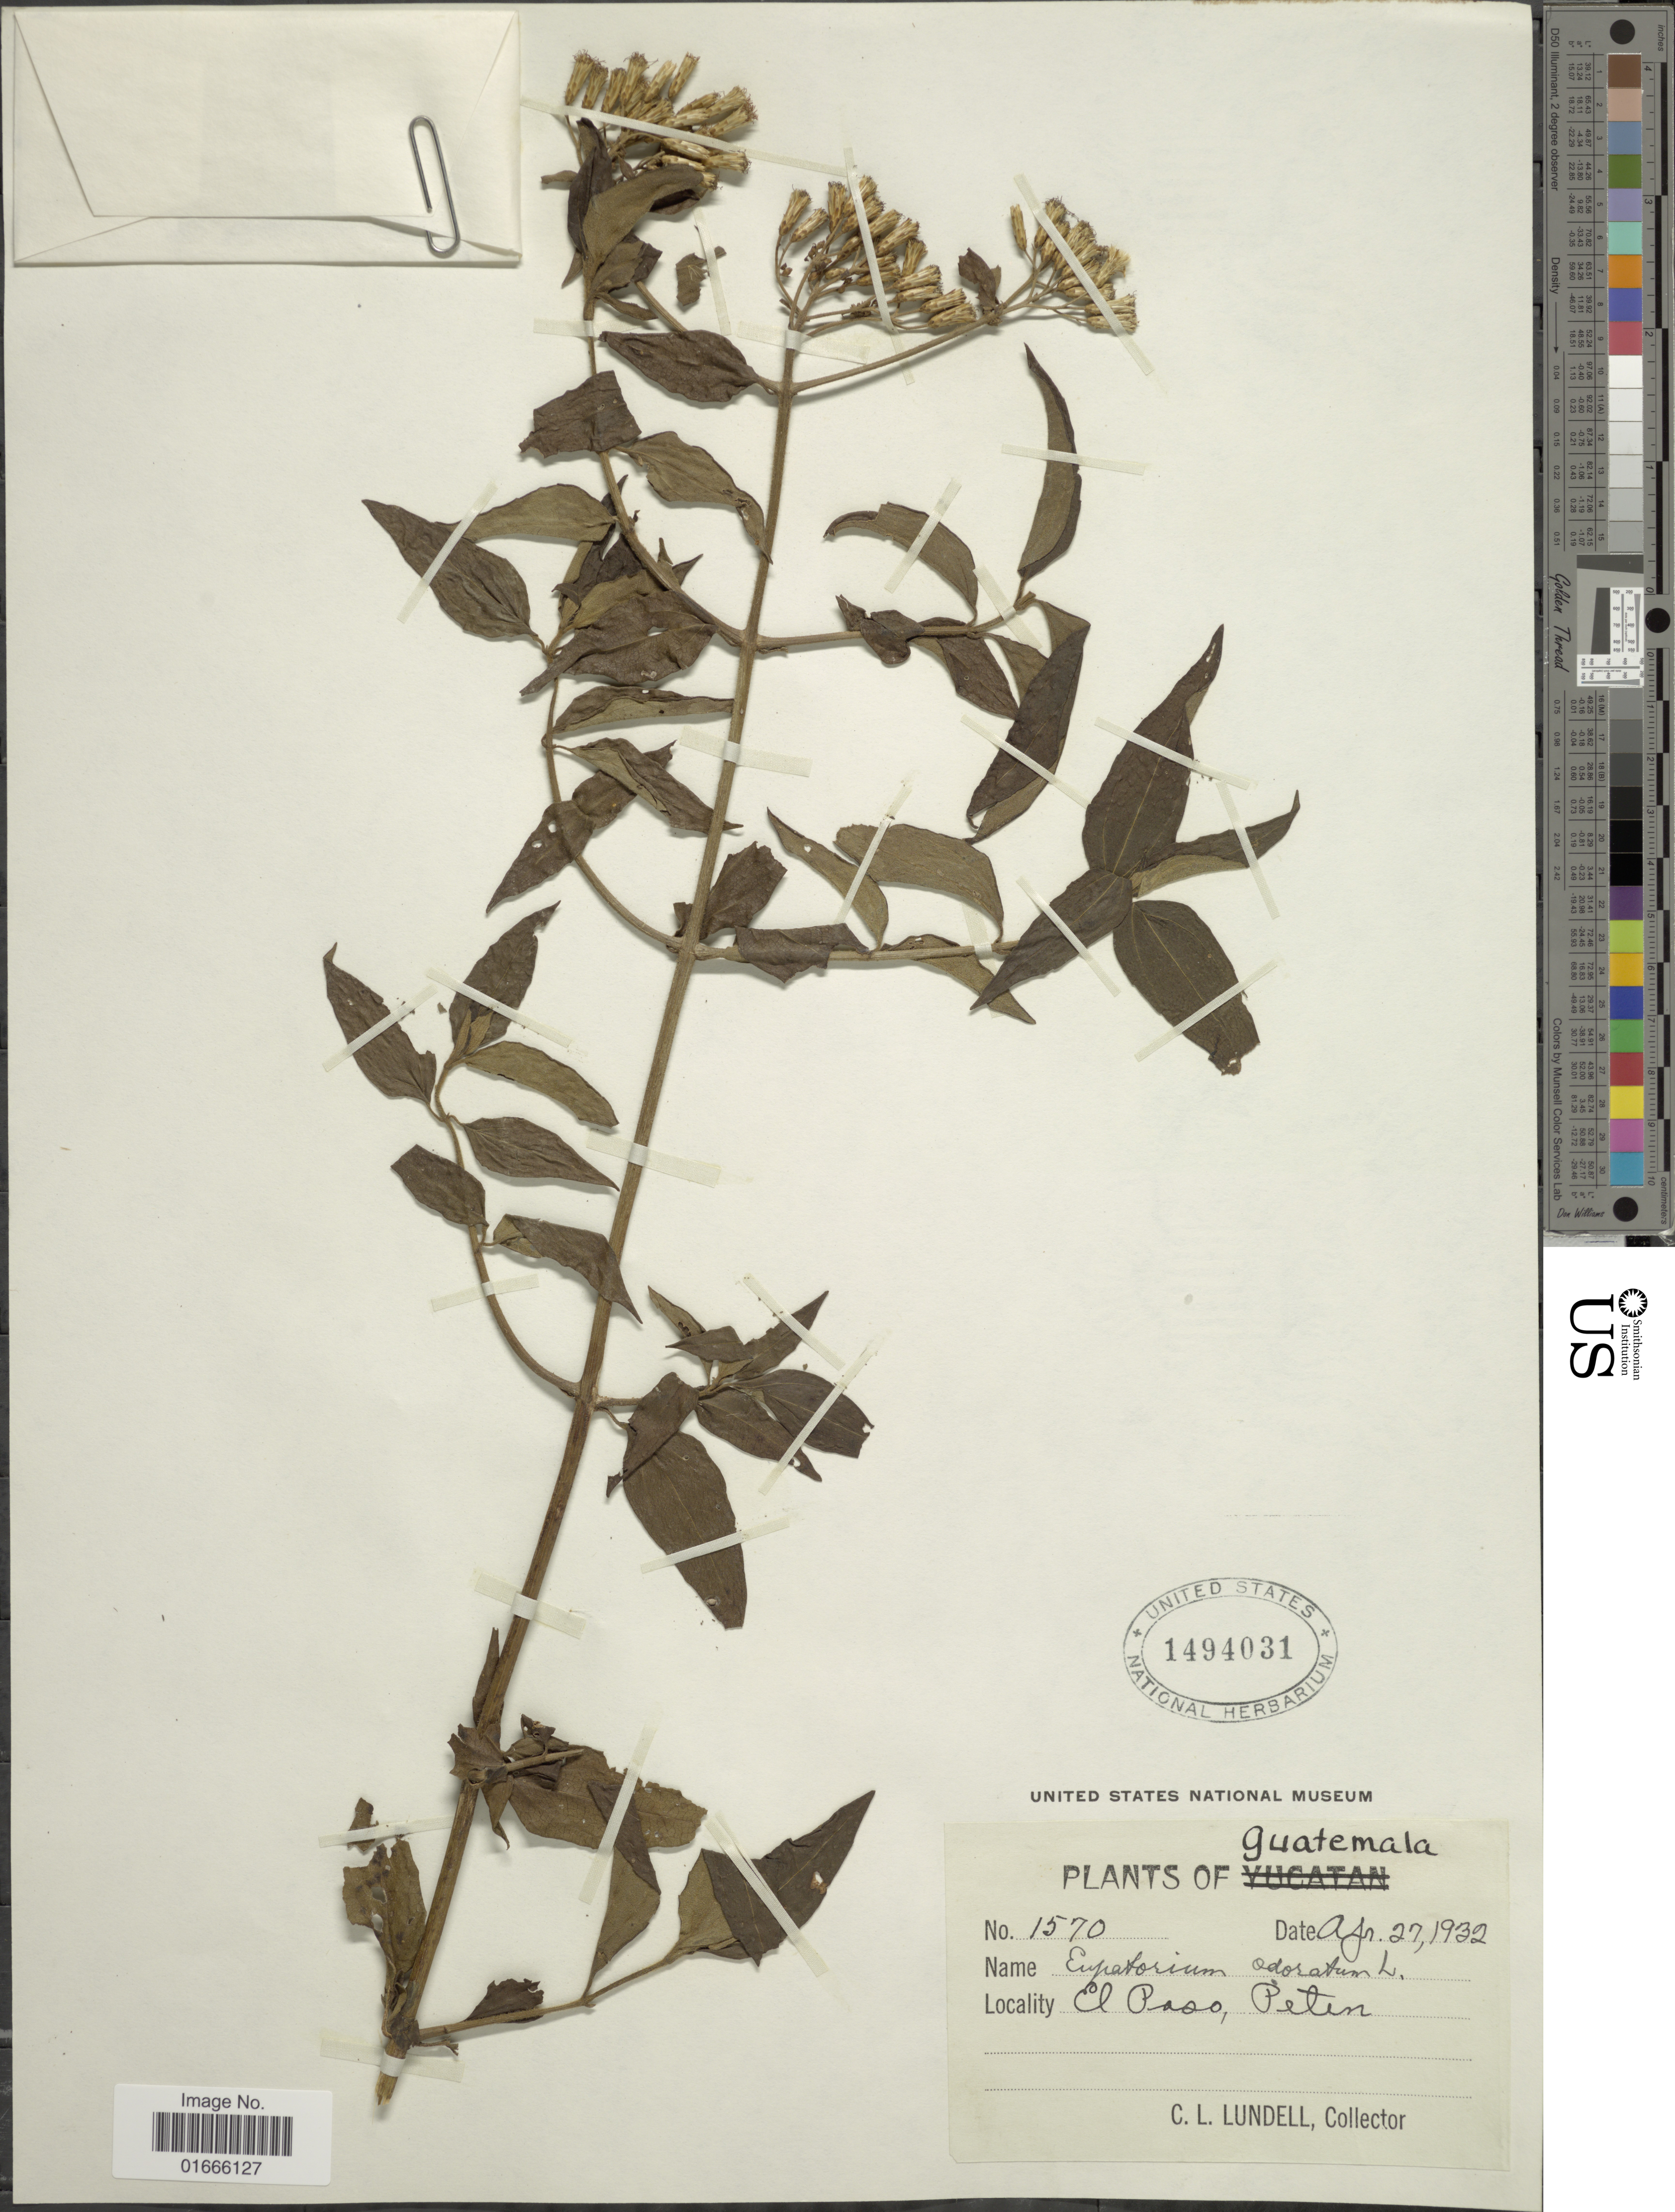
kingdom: Plantae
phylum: Tracheophyta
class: Magnoliopsida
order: Asterales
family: Asteraceae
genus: Chromolaena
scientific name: Chromolaena odorata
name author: (L.) R.M. King & H. Rob.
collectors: C. L. Lundell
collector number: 1570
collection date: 1932-04-27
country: Guatemala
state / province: El Petén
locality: El Paso, Peten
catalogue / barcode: US 1494031